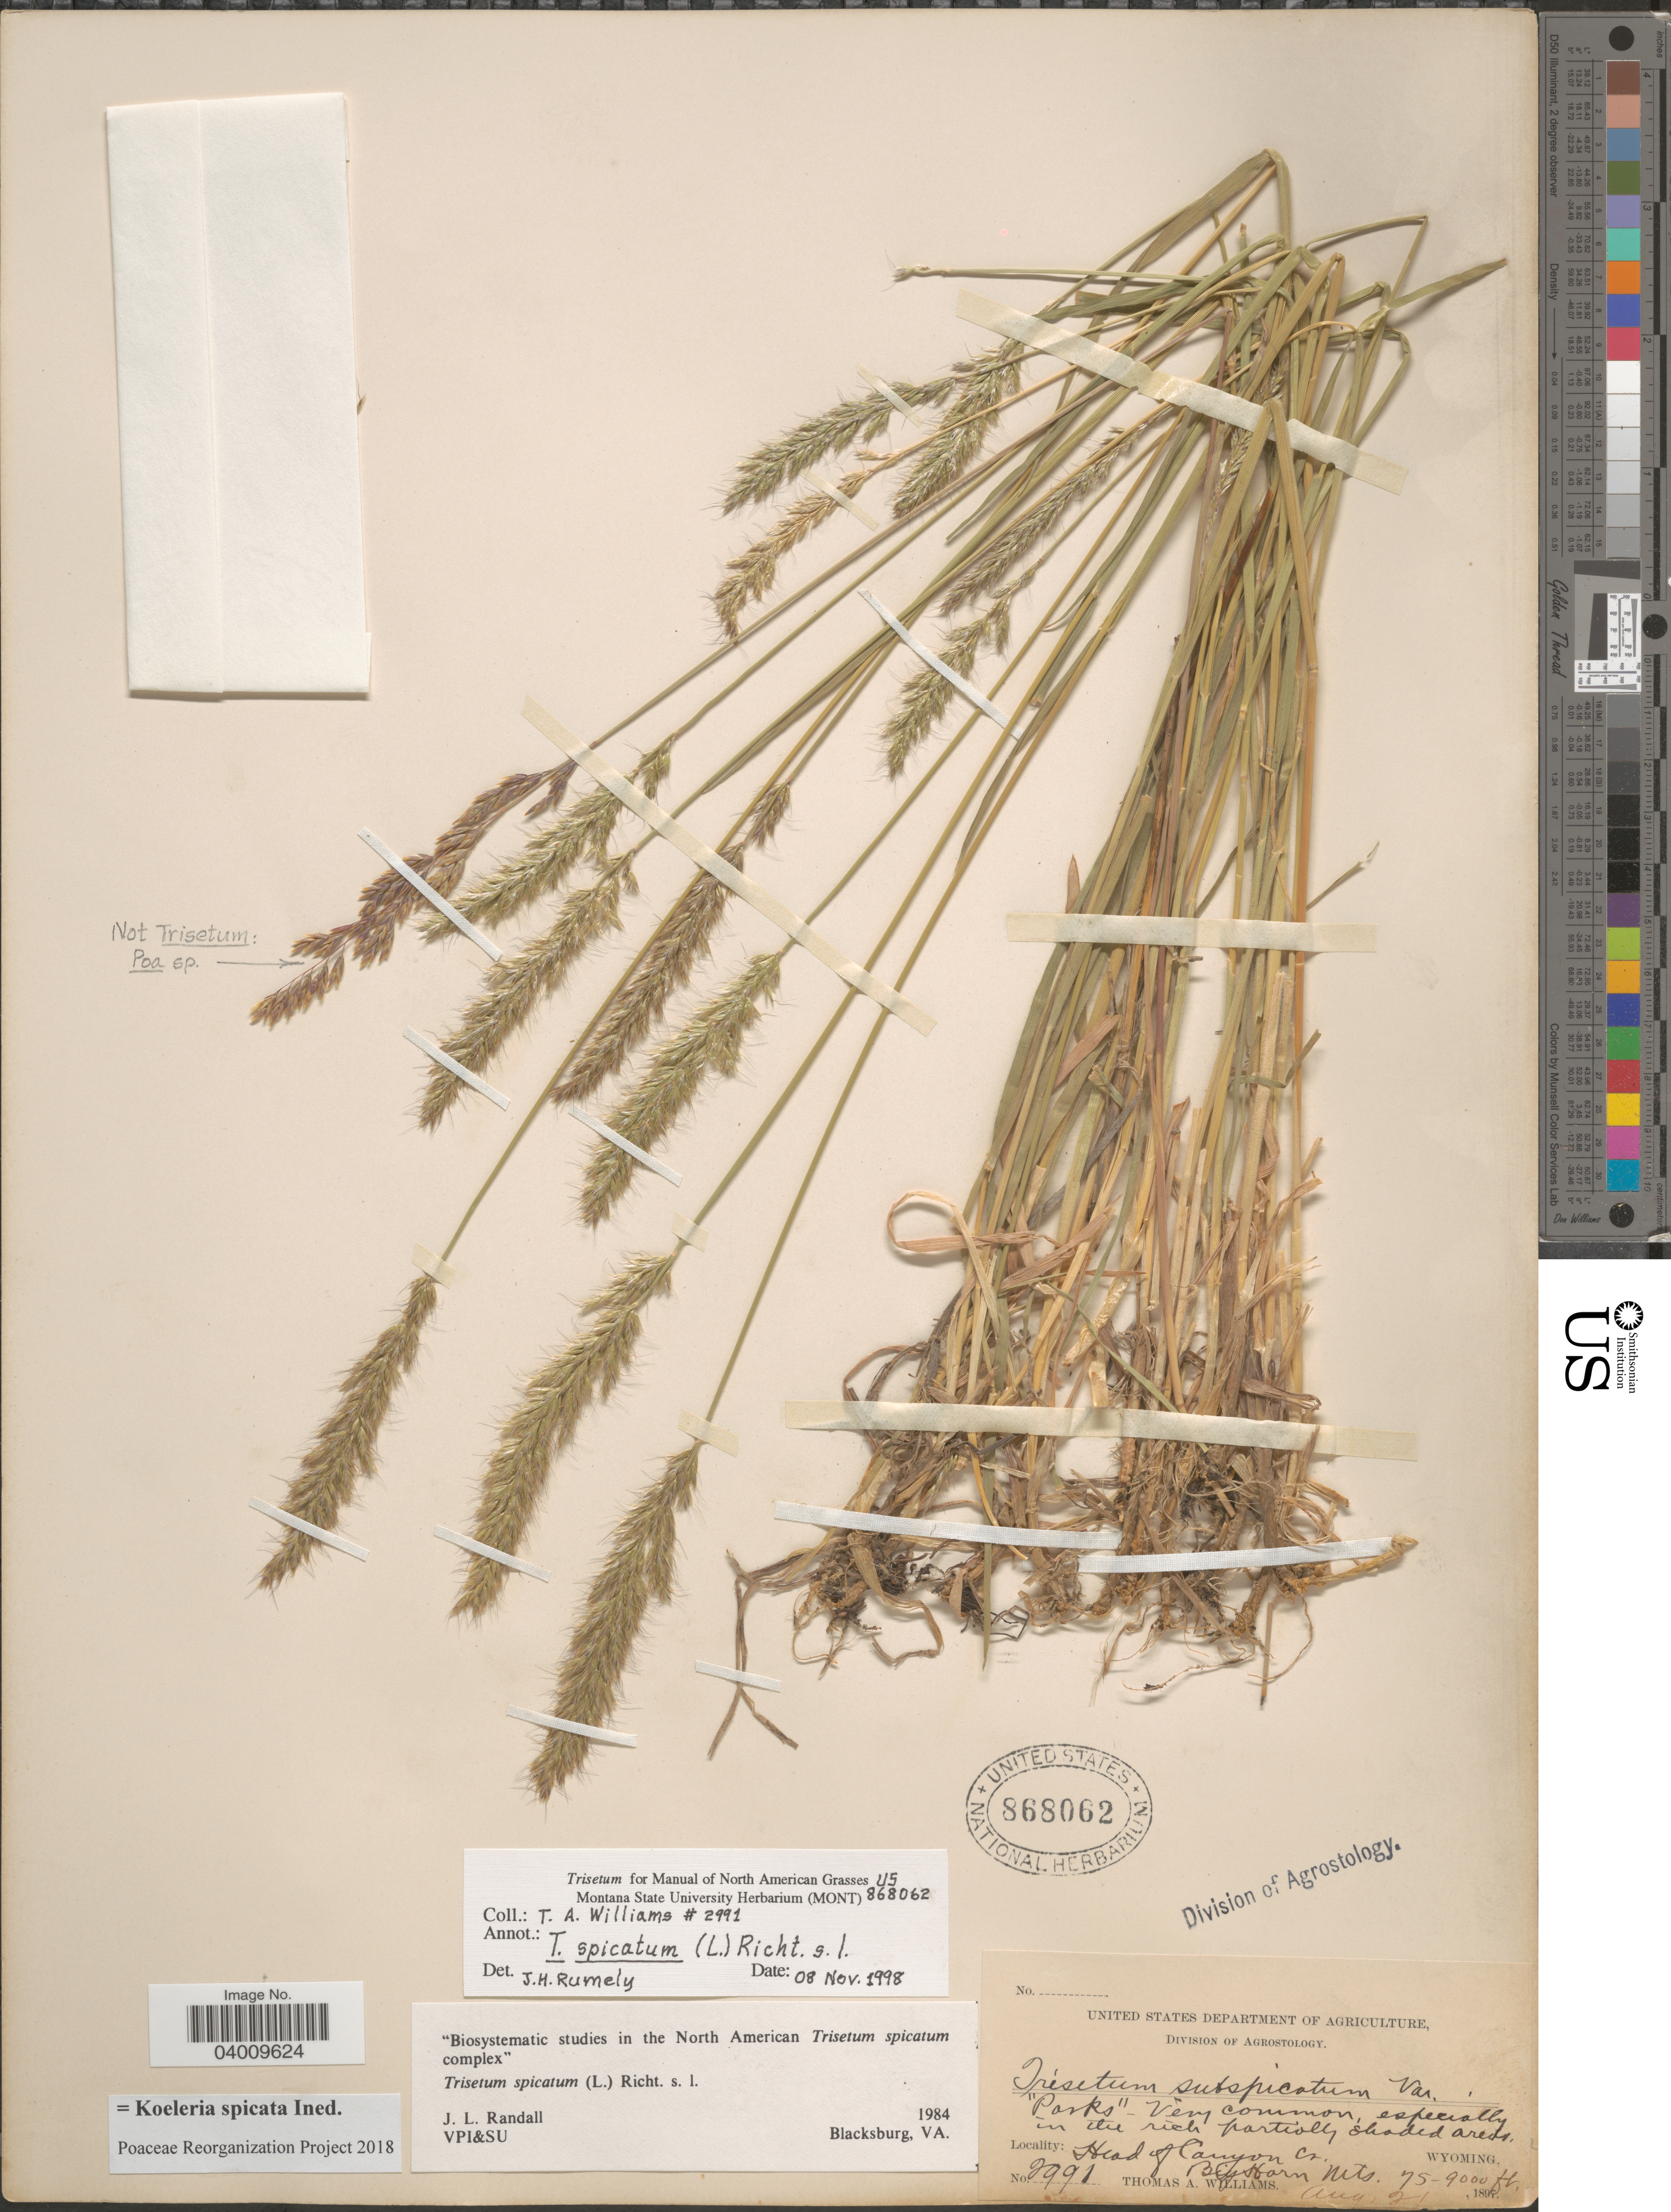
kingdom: Plantae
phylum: Tracheophyta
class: Liliopsida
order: Poales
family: Poaceae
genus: Koeleria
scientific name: Koeleria spicata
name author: (L.) Barberá et al.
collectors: T. A. Williams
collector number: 2991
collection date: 1897-08-21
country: United States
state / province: Wyoming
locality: Head of Canyon Cr. Big Horn Mts.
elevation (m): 2286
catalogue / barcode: US 868062